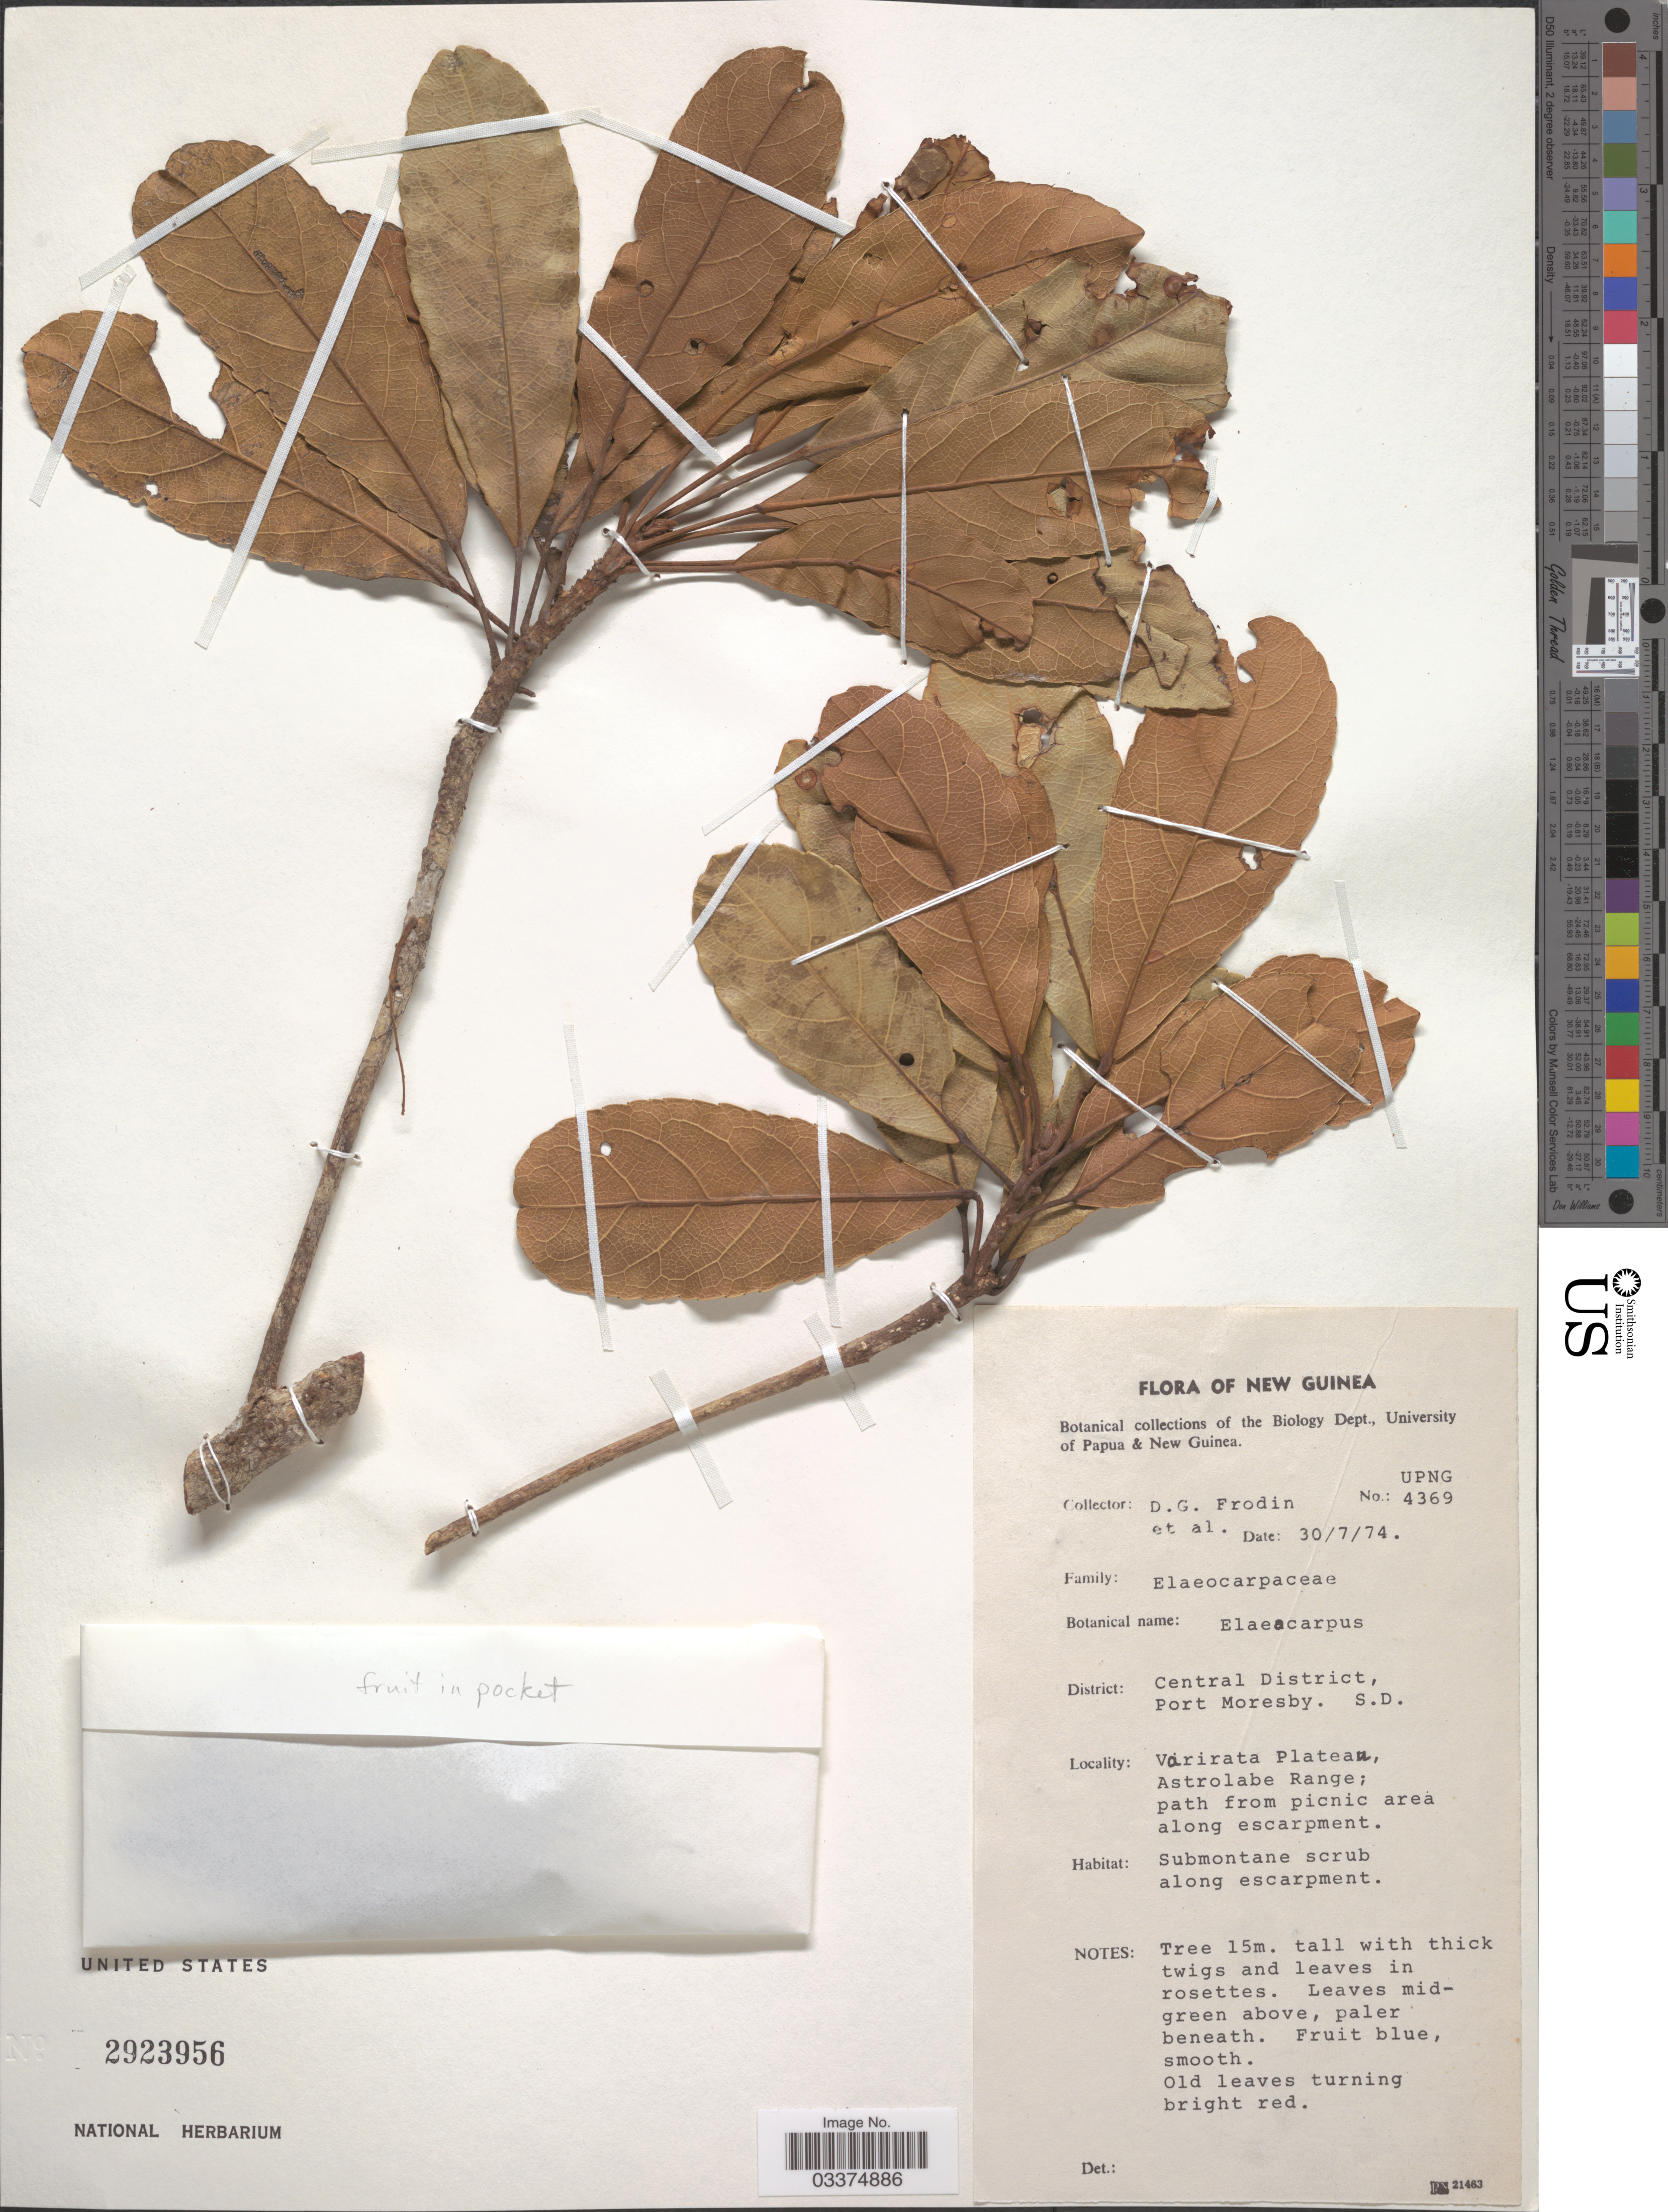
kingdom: Plantae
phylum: Tracheophyta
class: Magnoliopsida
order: Oxalidales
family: Elaeocarpaceae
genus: Elaeocarpus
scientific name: Elaeocarpus sp.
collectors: D. G. Frodin & et al.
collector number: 4369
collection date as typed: Transcribed d/m/y: 30/7/74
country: Papua New Guinea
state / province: Central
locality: New Guinea. Central District, Port Moresby. S.D. Varirata Plateau, Astrolabe Range; path from picnic area along escarpement.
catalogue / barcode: US 2923956